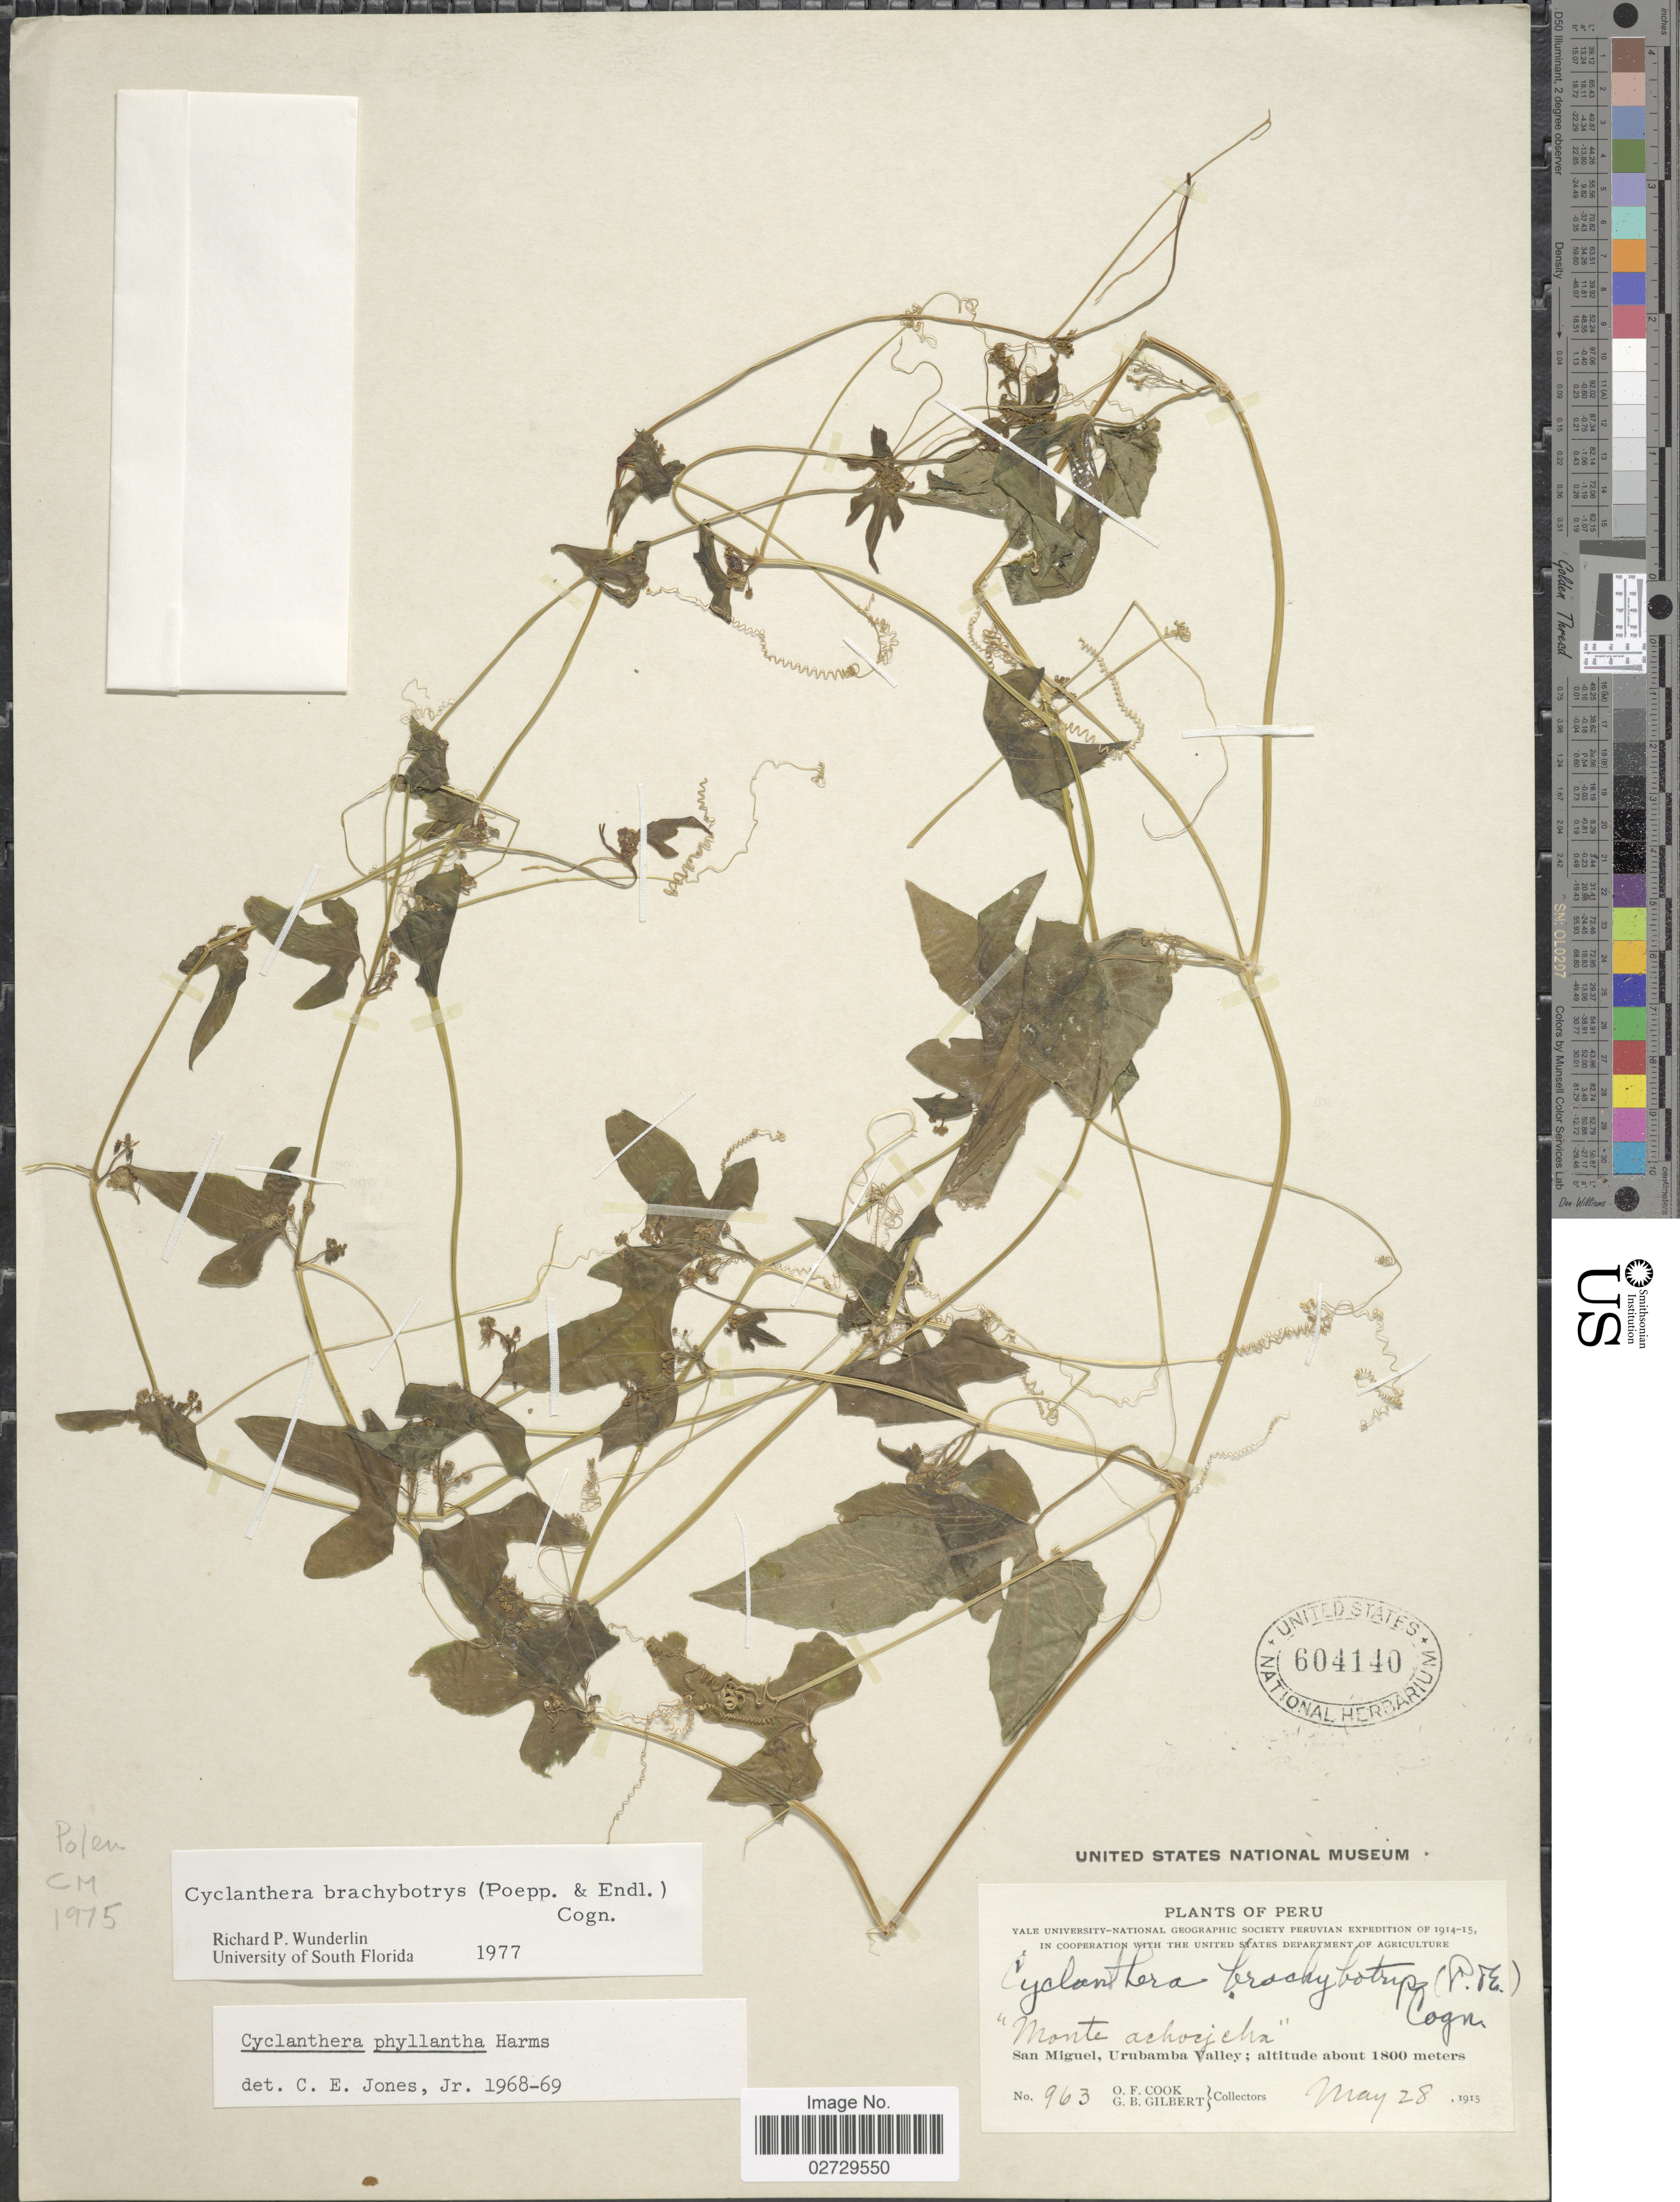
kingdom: Plantae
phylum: Tracheophyta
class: Magnoliopsida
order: Cucurbitales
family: Cucurbitaceae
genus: Cyclanthera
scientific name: Cyclanthera brachybotrys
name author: (Poepp. & Endl.) Cogn.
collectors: O. F. Cook & G. B. Gilbert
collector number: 963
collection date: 1915-05-28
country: Peru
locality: San Miguel, Urubamba Valley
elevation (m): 1800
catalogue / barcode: US 604140